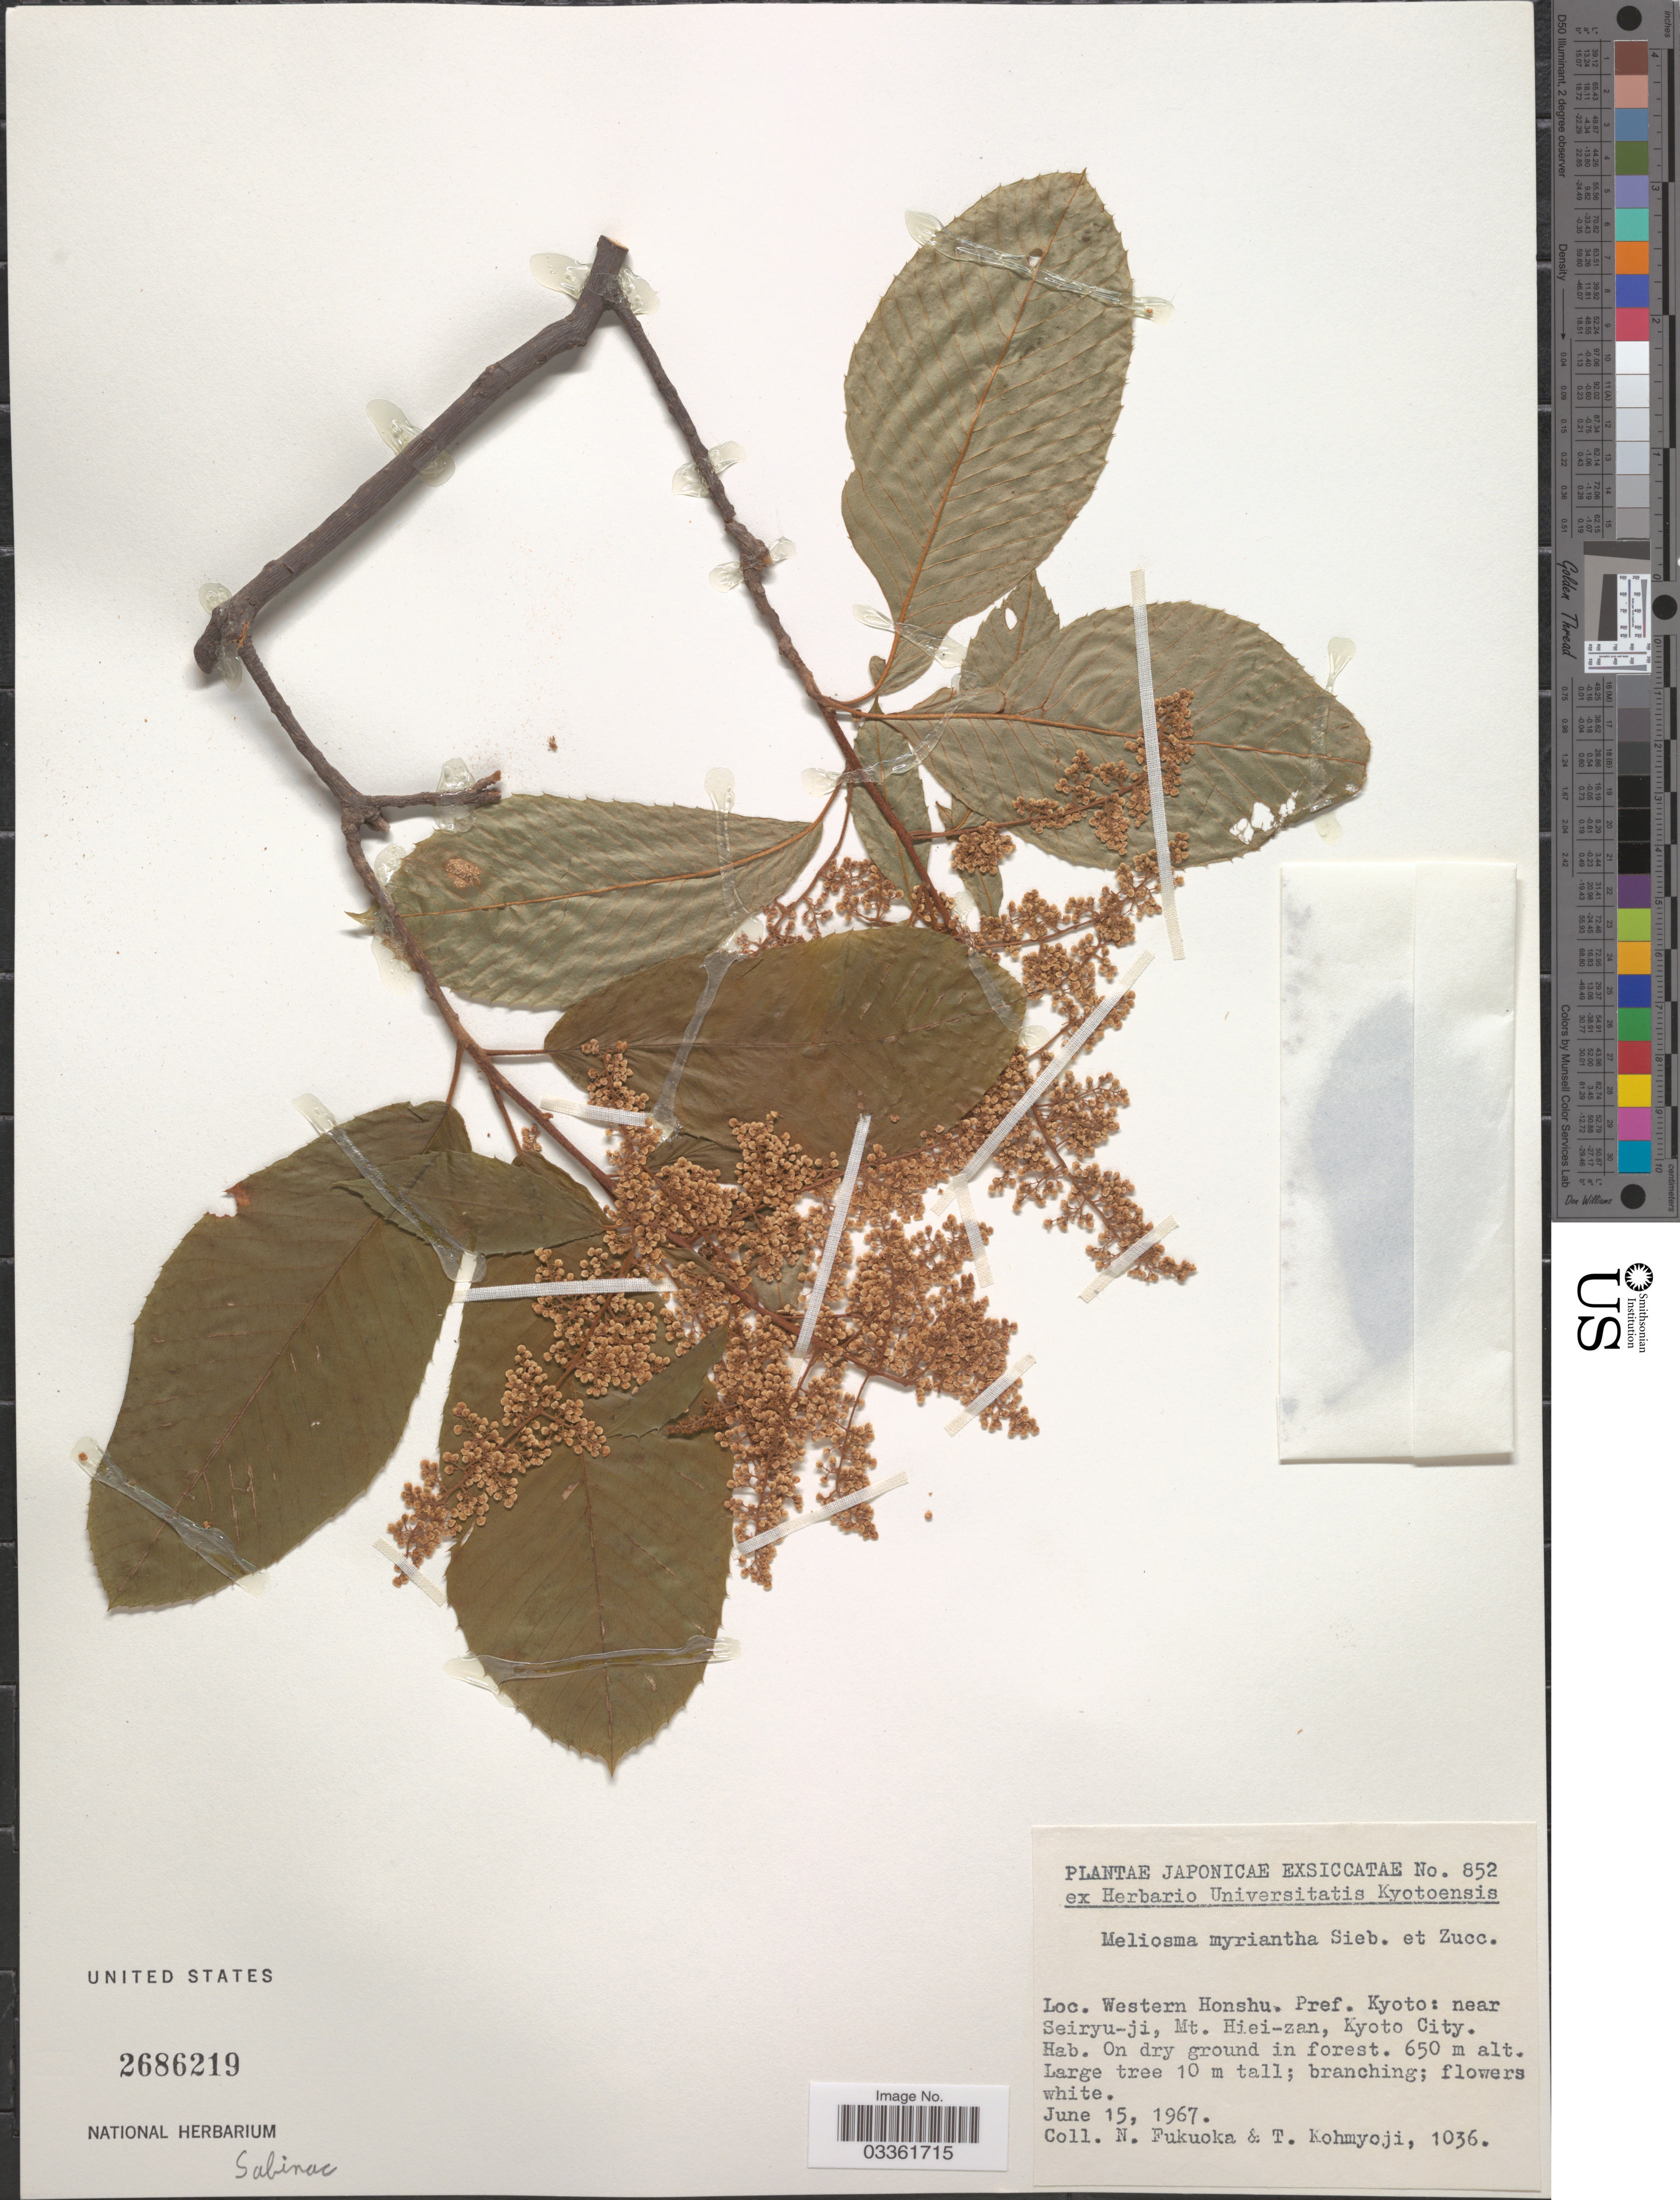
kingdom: Plantae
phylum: Tracheophyta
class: Magnoliopsida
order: Proteales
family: Sabiaceae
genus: Meliosma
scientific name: Meliosma myriantha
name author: Siebold & Zucc.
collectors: N. Fukuoka & T. Kohmyoji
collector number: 1036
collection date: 1967-06-15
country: Japan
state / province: Kyoto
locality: Western Honshu. Pref. Kyoto: near Seiryu-ji, Mt. Hiei-zan, Kyoto City.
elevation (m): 650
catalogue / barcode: US 2686219